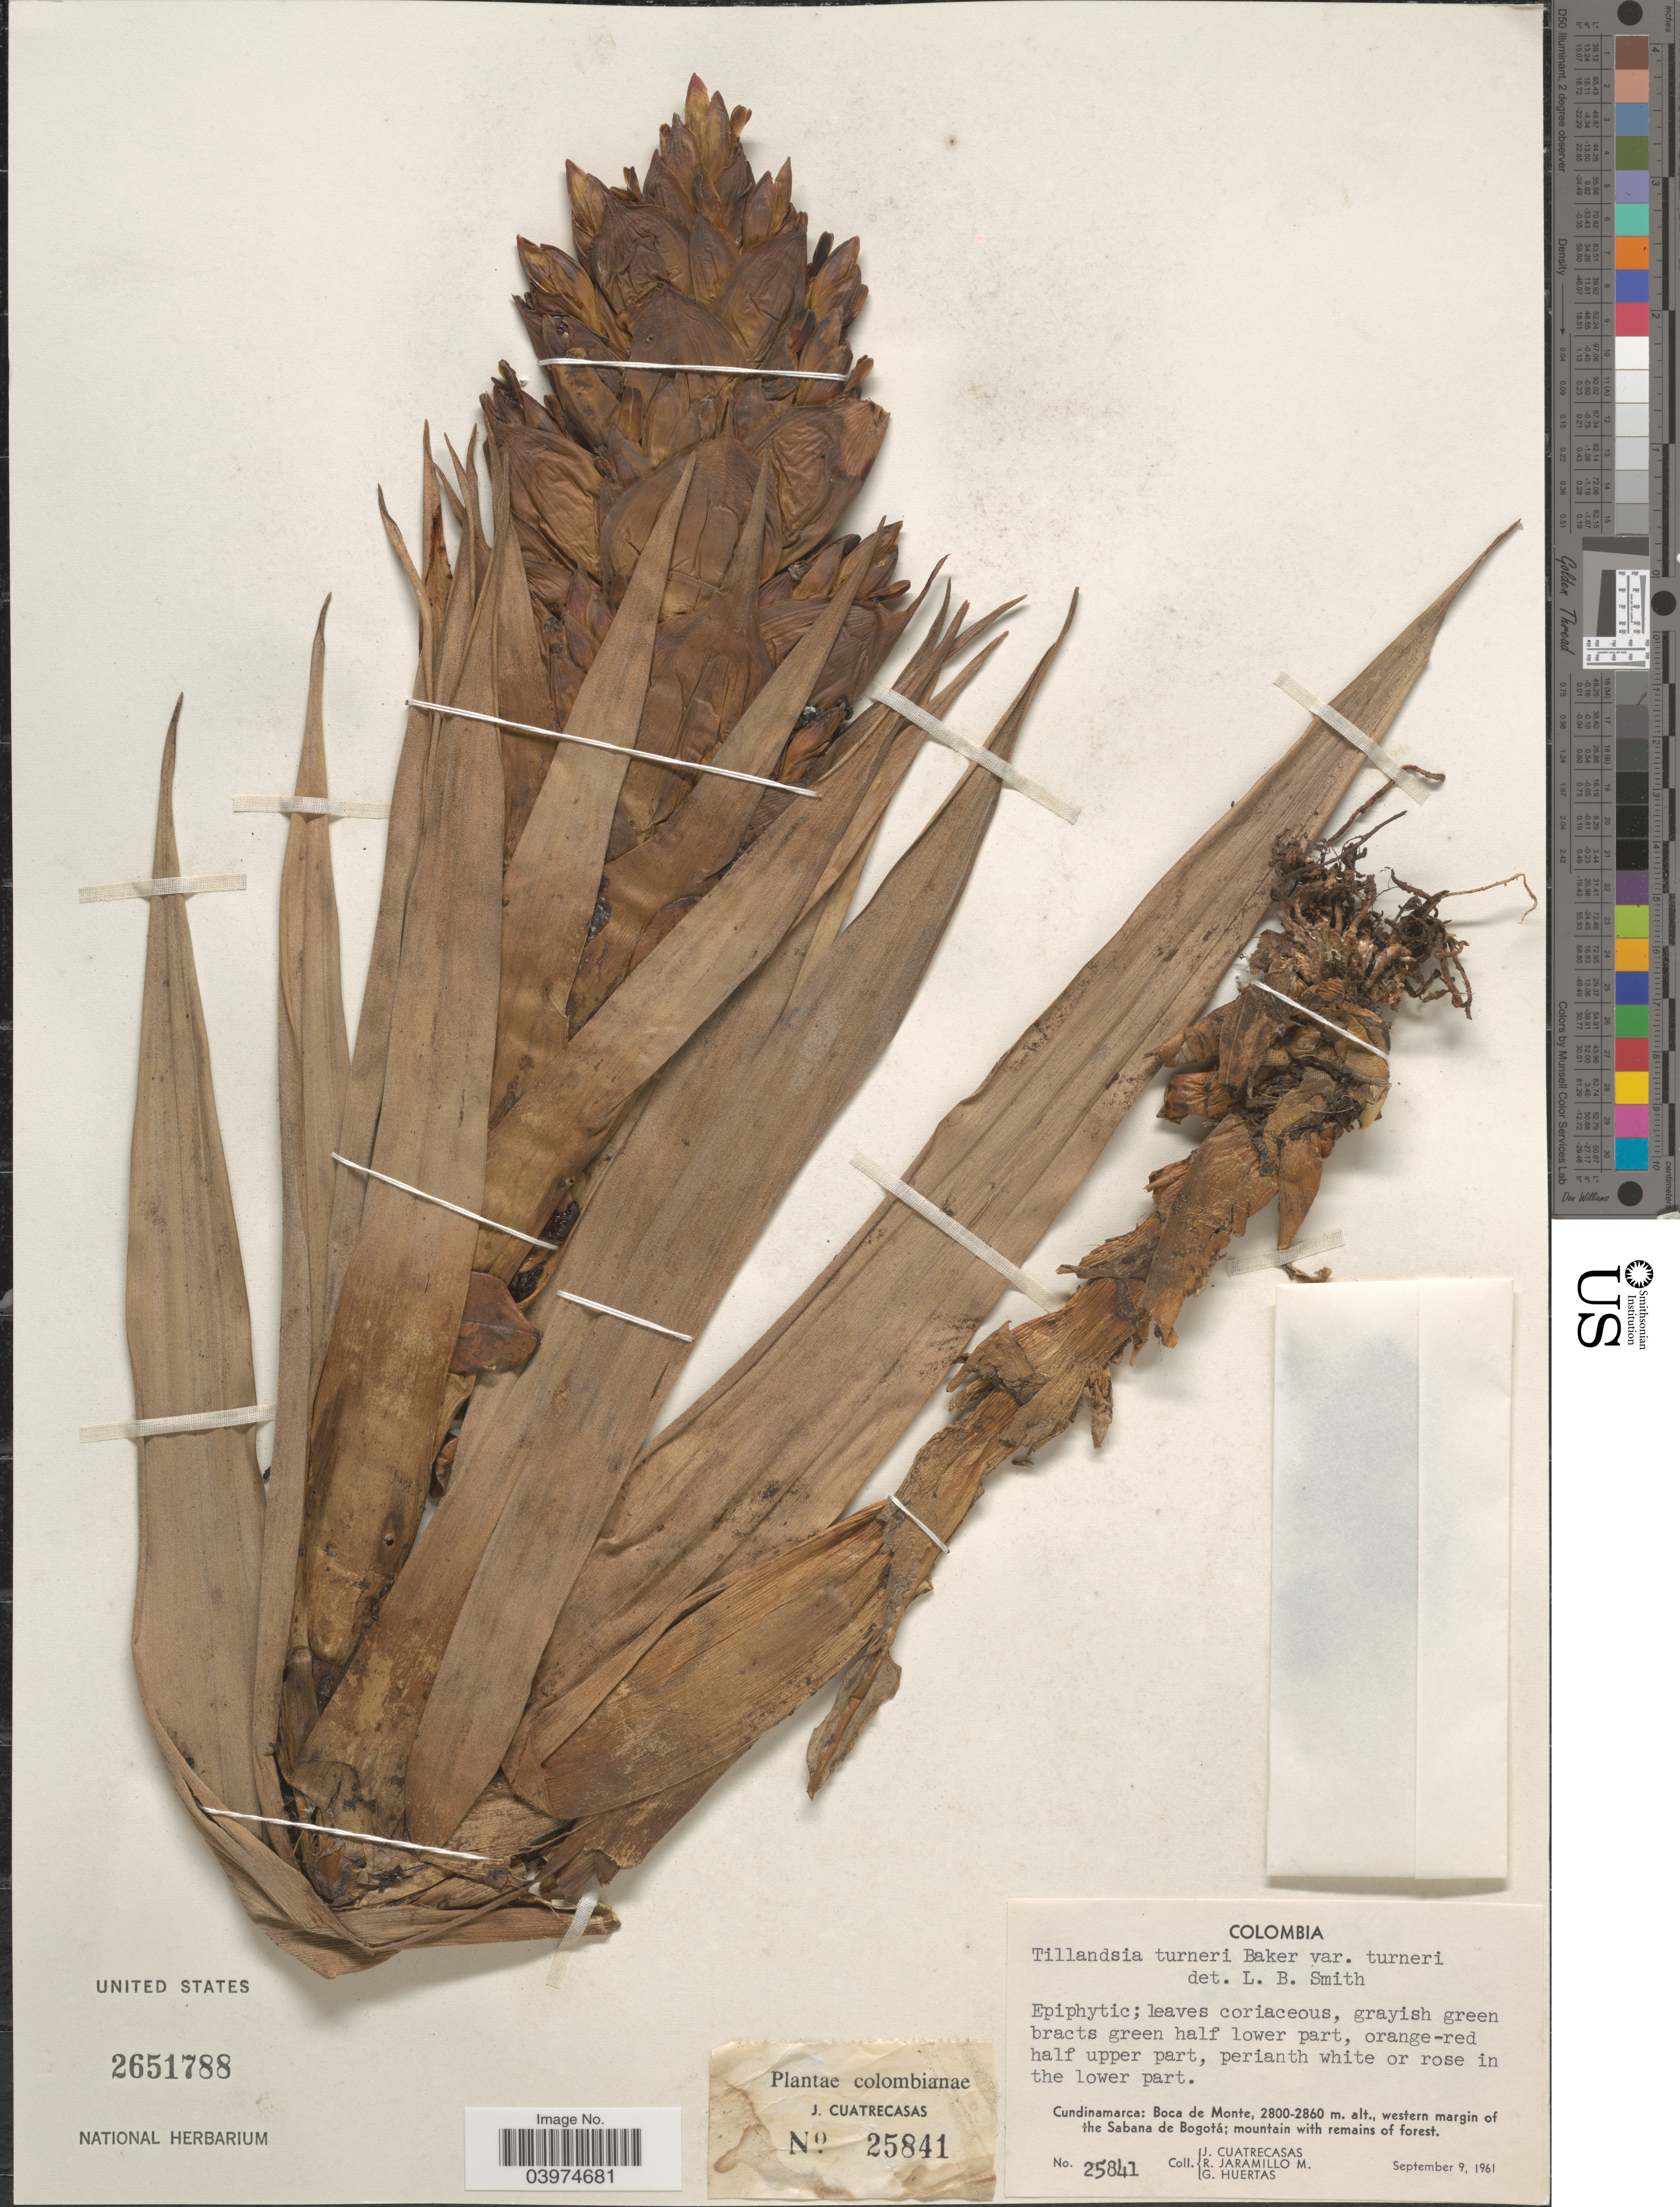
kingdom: Plantae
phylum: Tracheophyta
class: Liliopsida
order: Poales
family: Bromeliaceae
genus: Tillandsia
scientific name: Tillandsia turneri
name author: Baker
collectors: J. Cuatrecasas, R. Jaramillo M. & G. Huertas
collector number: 25841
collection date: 1961-09-09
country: Colombia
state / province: Cundinamarca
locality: Boca de Monte, western margin of the Sabana de Bogotá; mountain with remains of forest.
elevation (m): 2800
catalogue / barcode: US 2651788